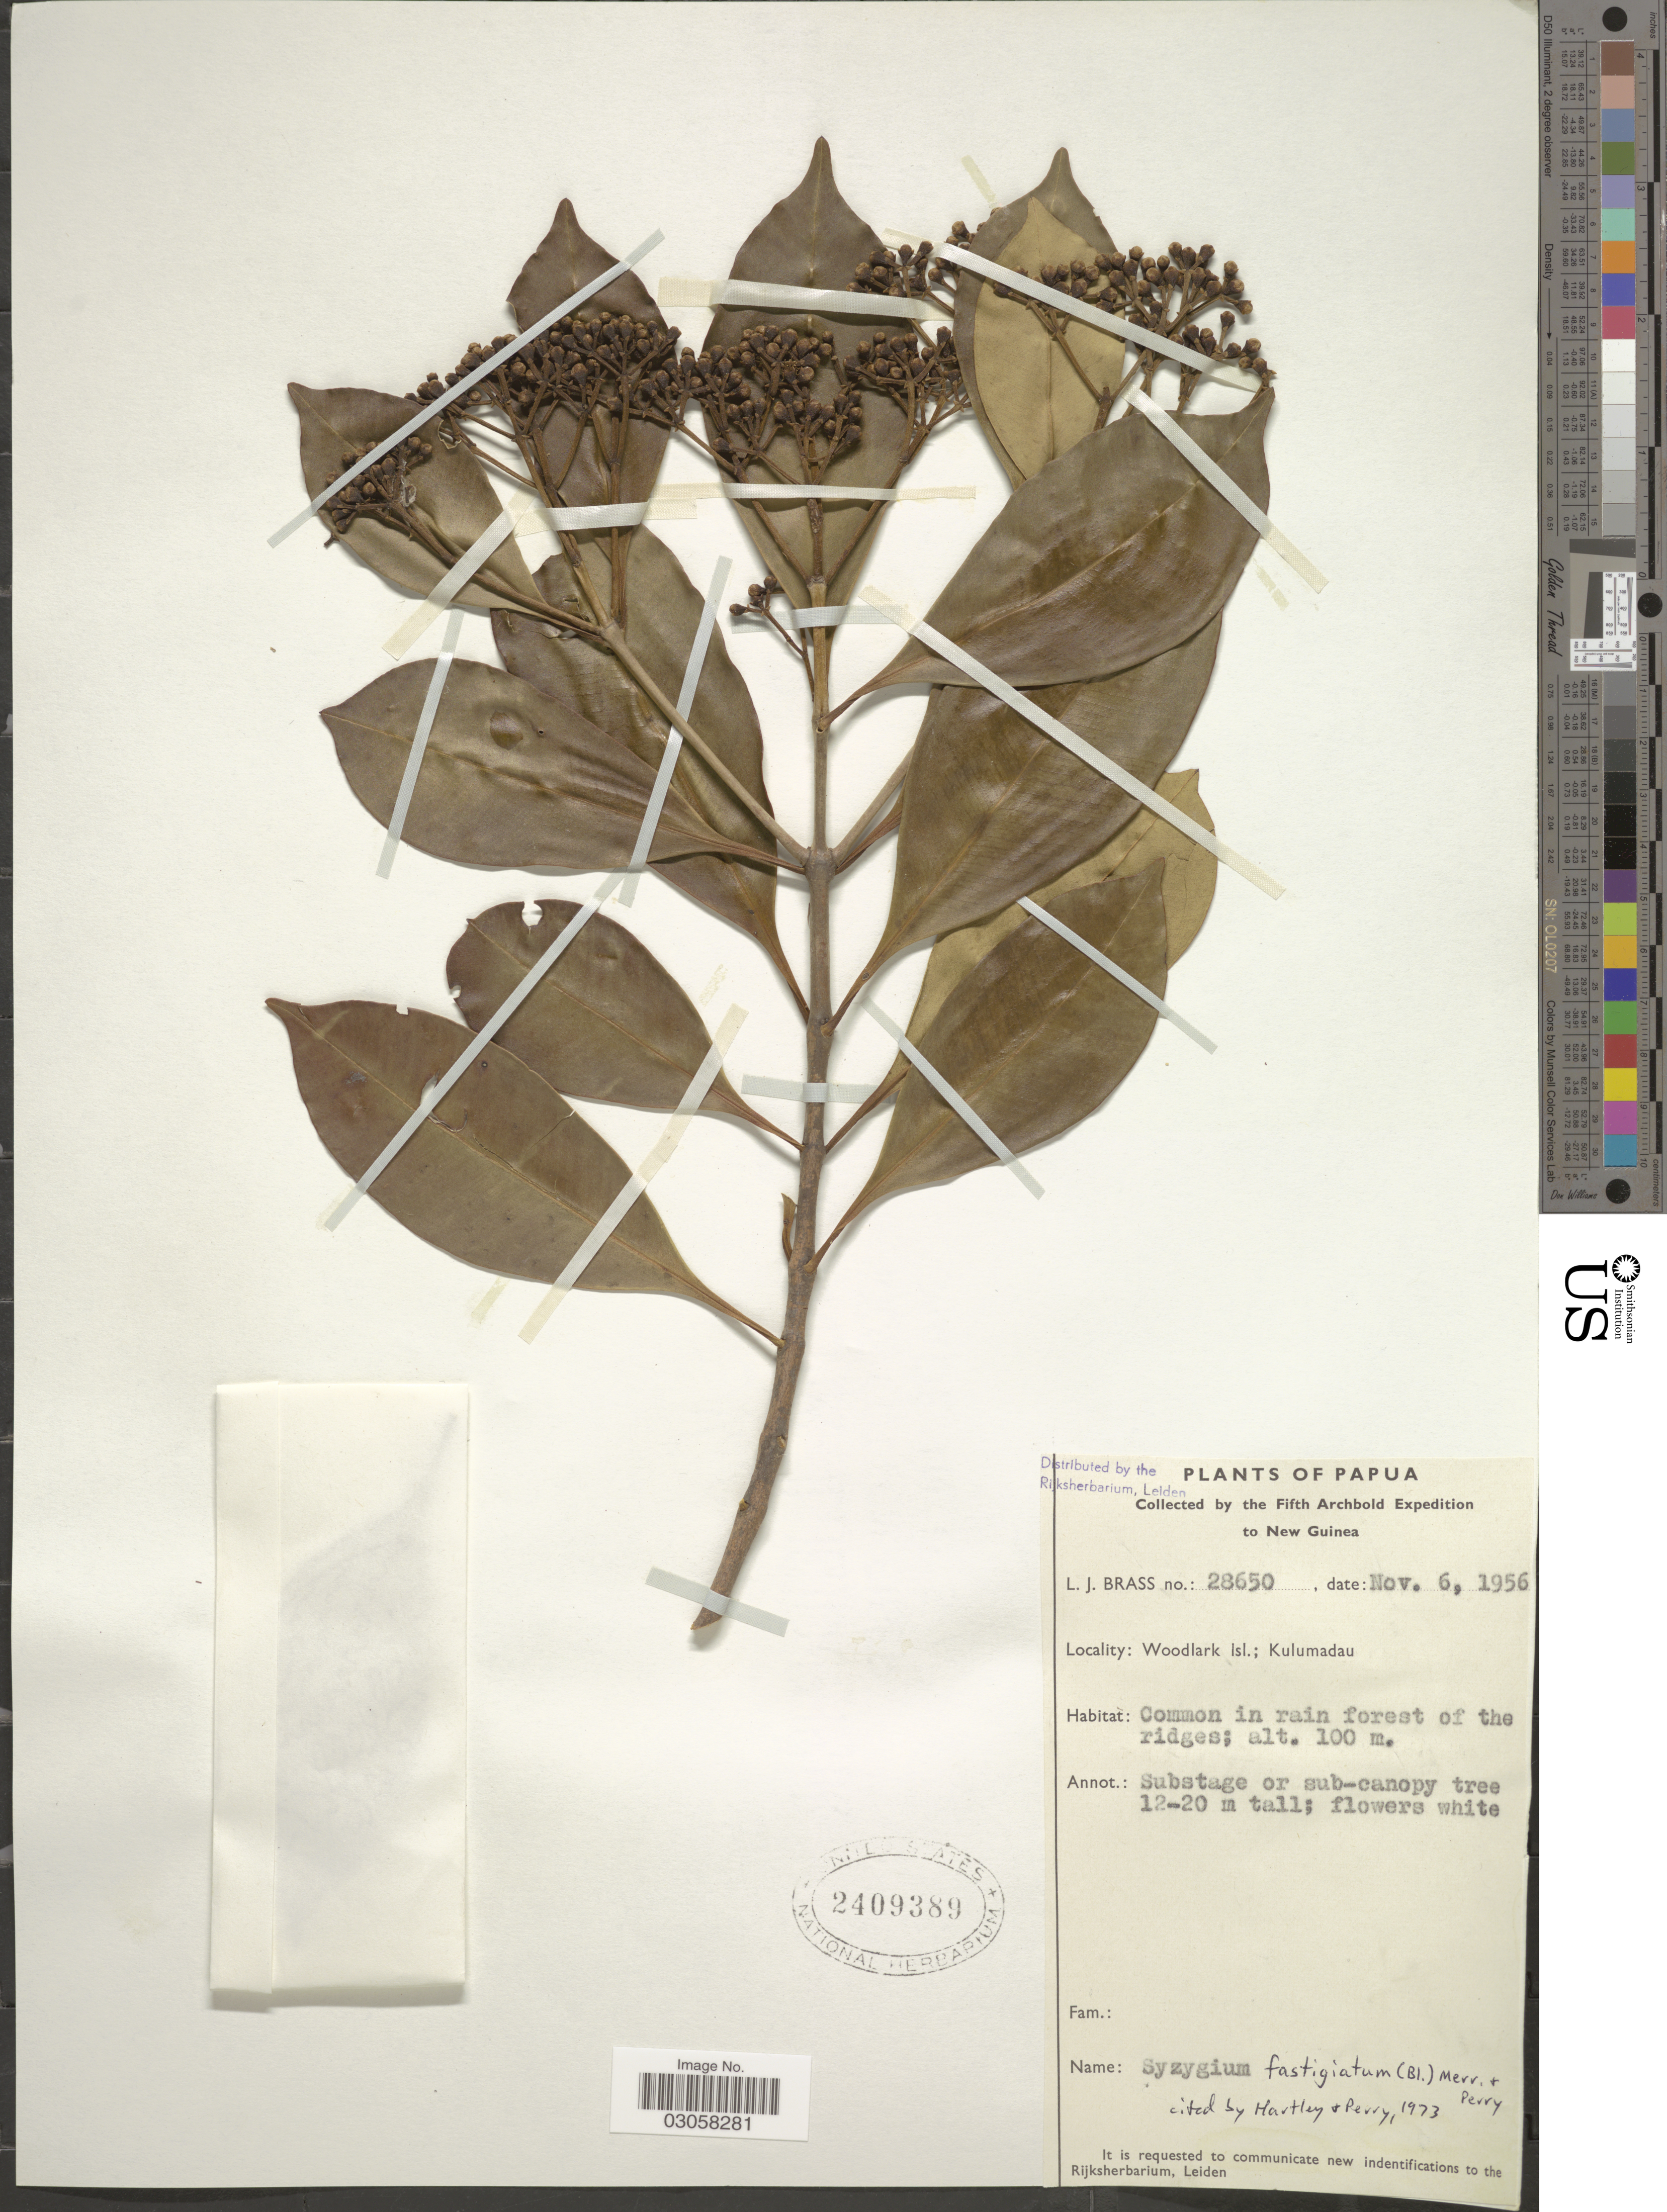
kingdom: Plantae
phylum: Tracheophyta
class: Magnoliopsida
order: Myrtales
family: Myrtaceae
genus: Syzygium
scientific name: Syzygium fastigiatum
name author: (Blume) Merr. & L.M. Perry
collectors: L. J. Brass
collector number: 28650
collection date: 1956-11-06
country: Papua New Guinea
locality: Papua. New Guinea. Woodlark Isl.; Kulumadau.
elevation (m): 100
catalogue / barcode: US 2409389